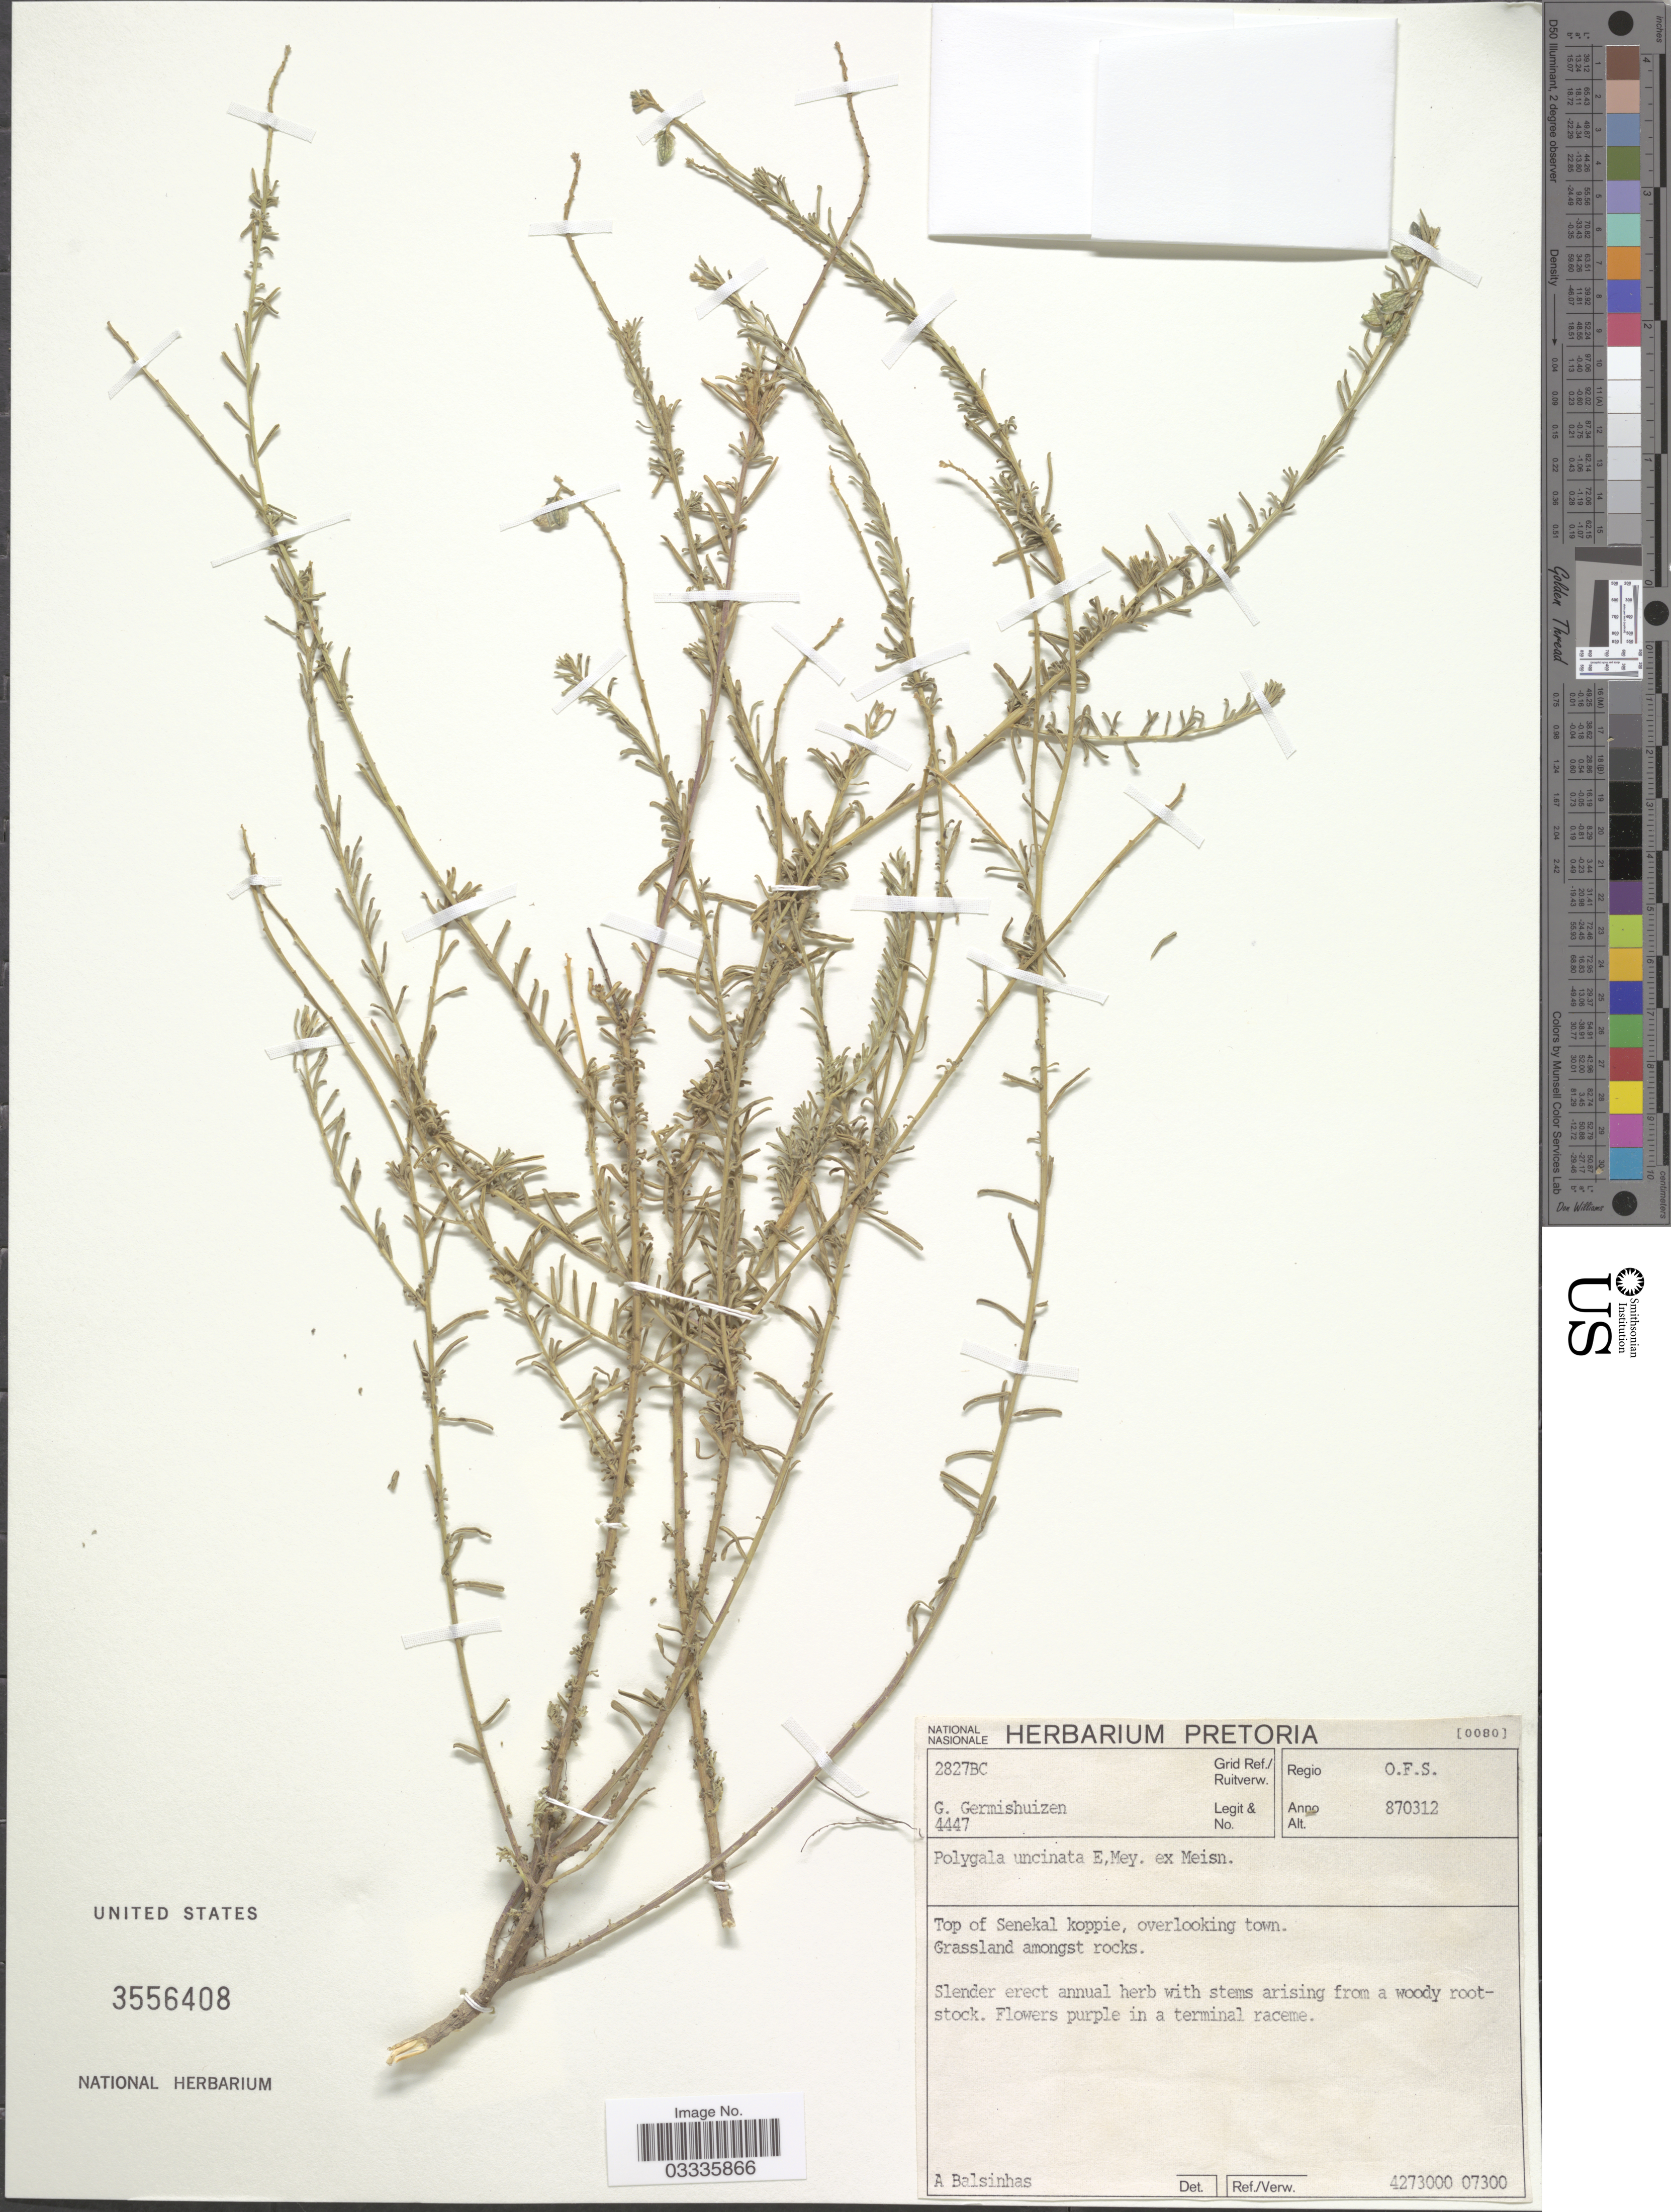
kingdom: Plantae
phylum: Tracheophyta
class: Magnoliopsida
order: Fabales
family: Polygalaceae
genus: Polygala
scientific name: Polygala uncinata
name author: E. Mey. ex Meisn.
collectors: G. Germishuizen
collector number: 4447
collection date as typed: Transcribed d/m/y: 12/3/87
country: South Africa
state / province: Free State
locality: Regio O.F.S. Grid Ref./ Ruitverw. 2827BC. Top of Senekal koppie, overlooking town.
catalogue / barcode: US 3556408